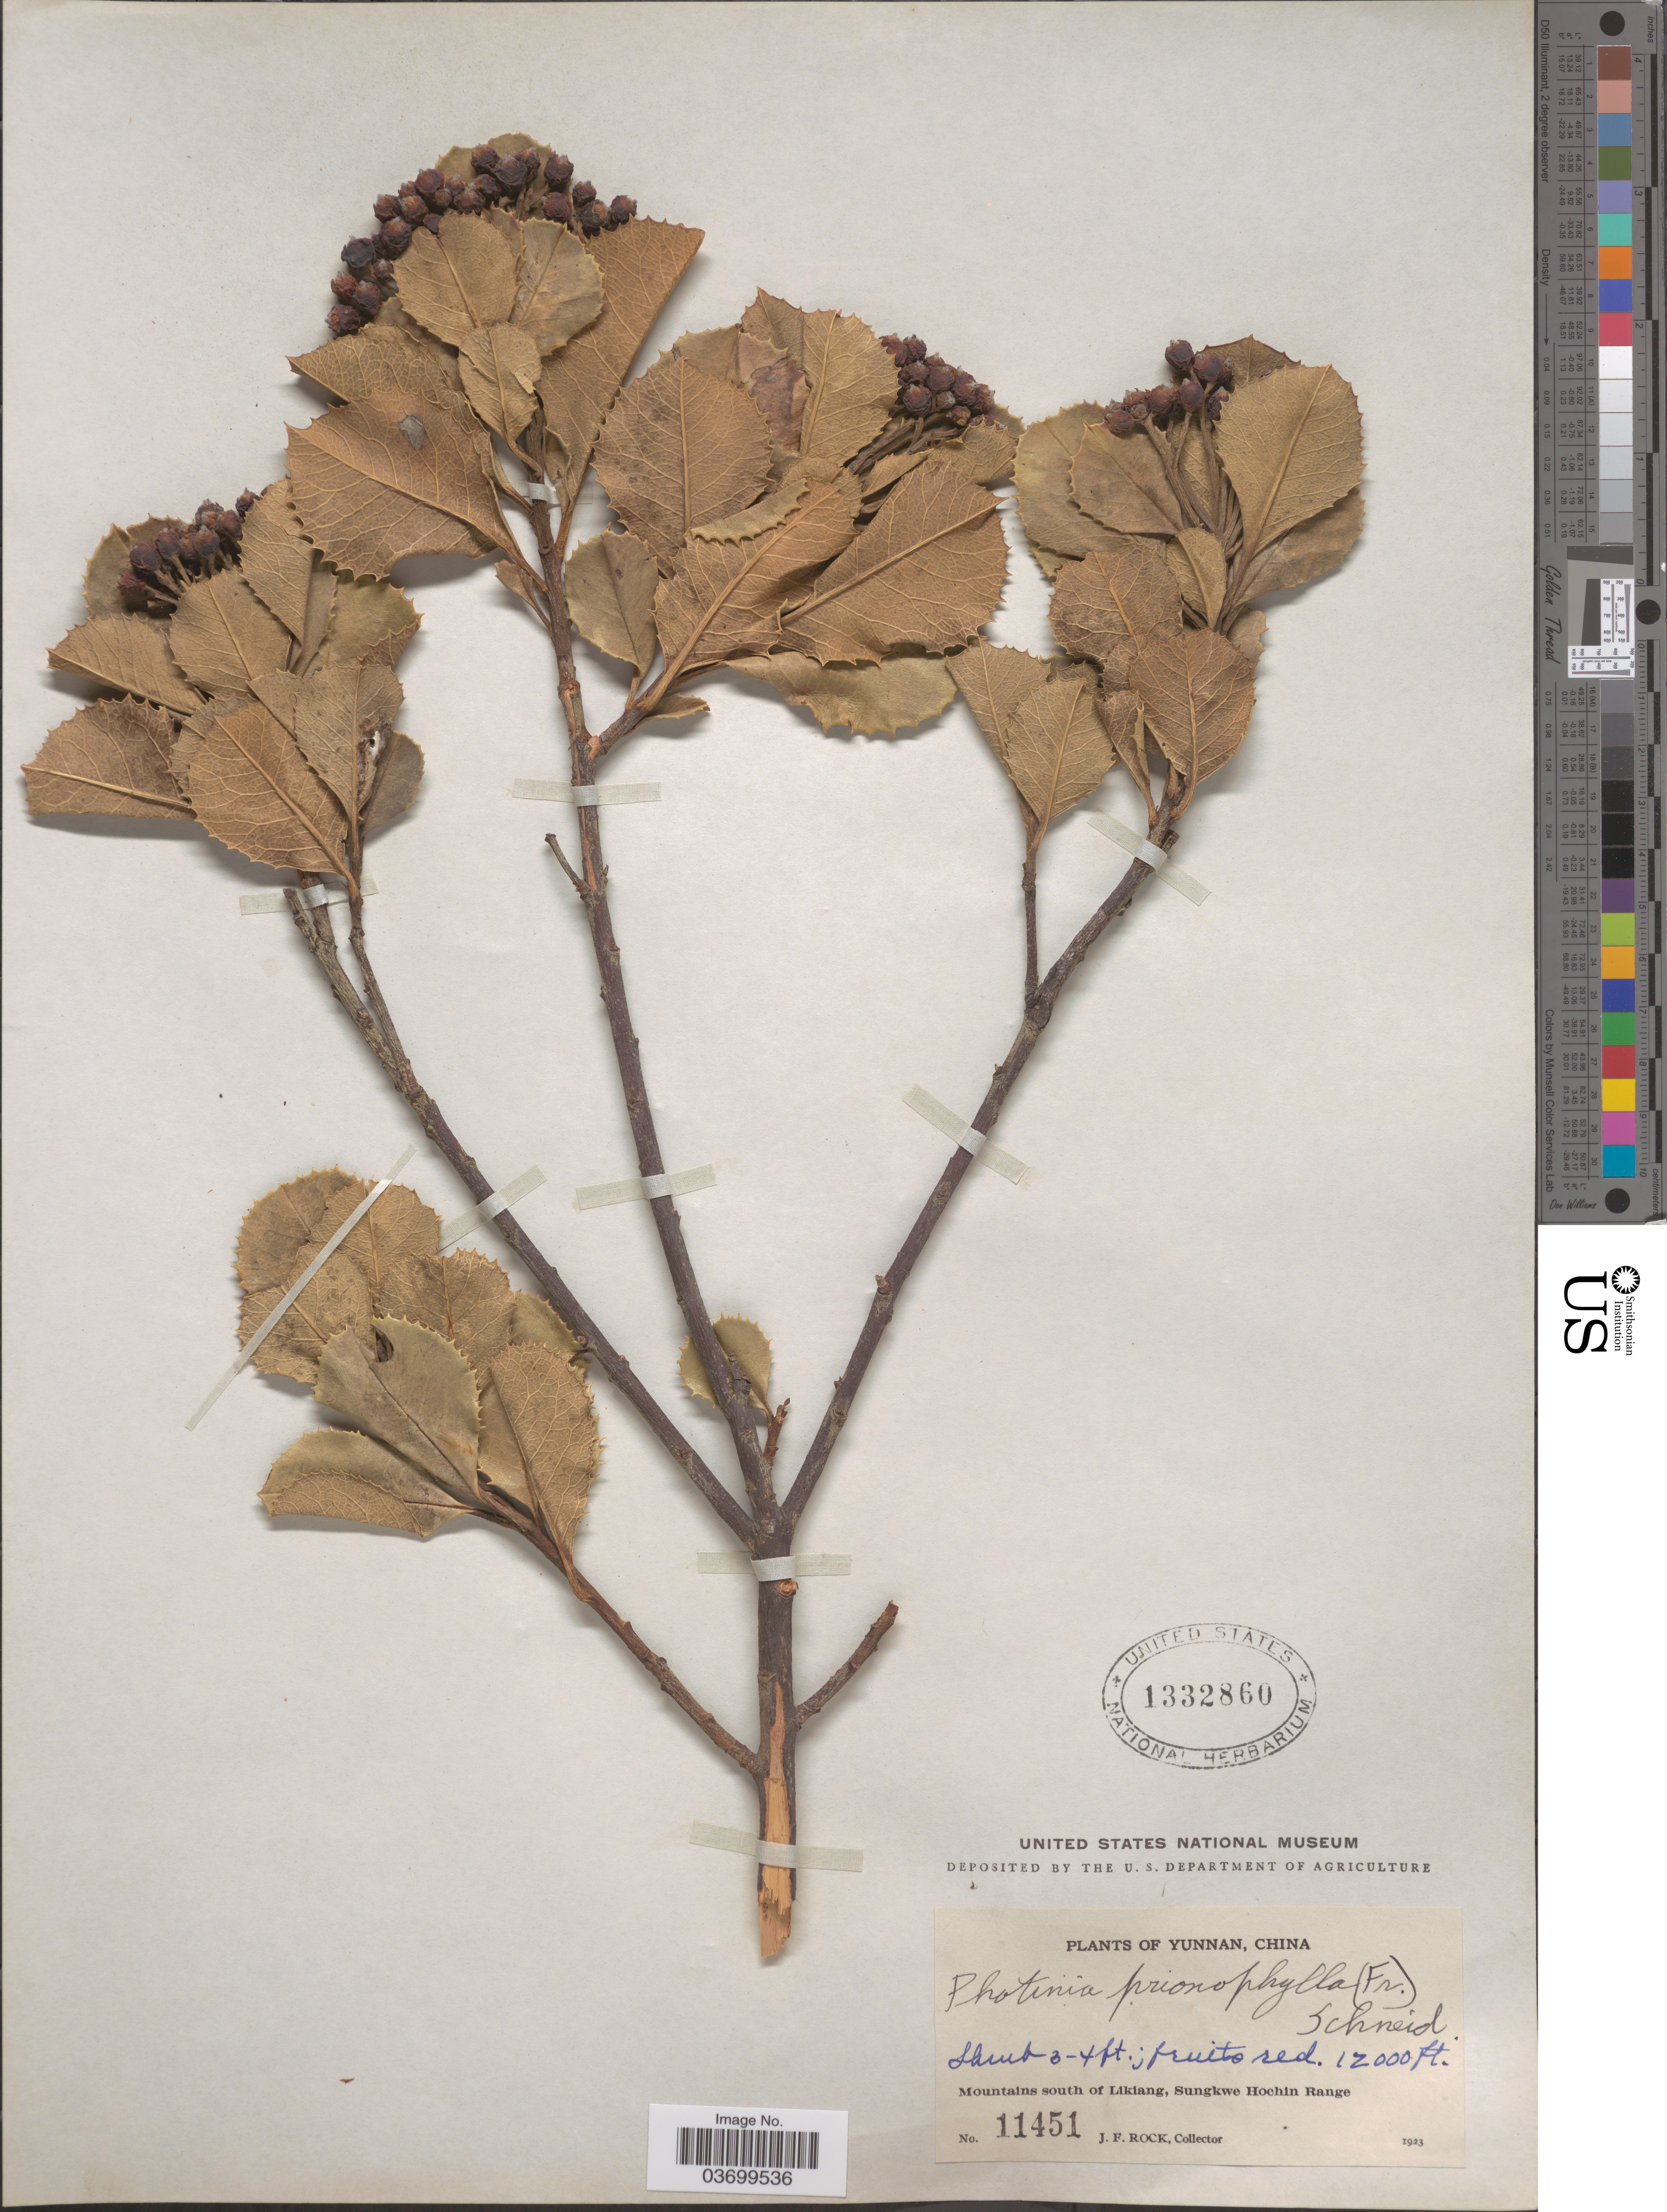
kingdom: Plantae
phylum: Tracheophyta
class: Magnoliopsida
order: Rosales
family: Rosaceae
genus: Photinia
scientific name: Photinia prionophylla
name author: (Franch.) C.K. Schneid.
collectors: J. Rock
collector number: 11451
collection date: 1923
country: China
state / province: Yunnan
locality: Mountains south of Likiang, Sungkwe Hochin Range.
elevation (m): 3658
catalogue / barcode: US 1332860